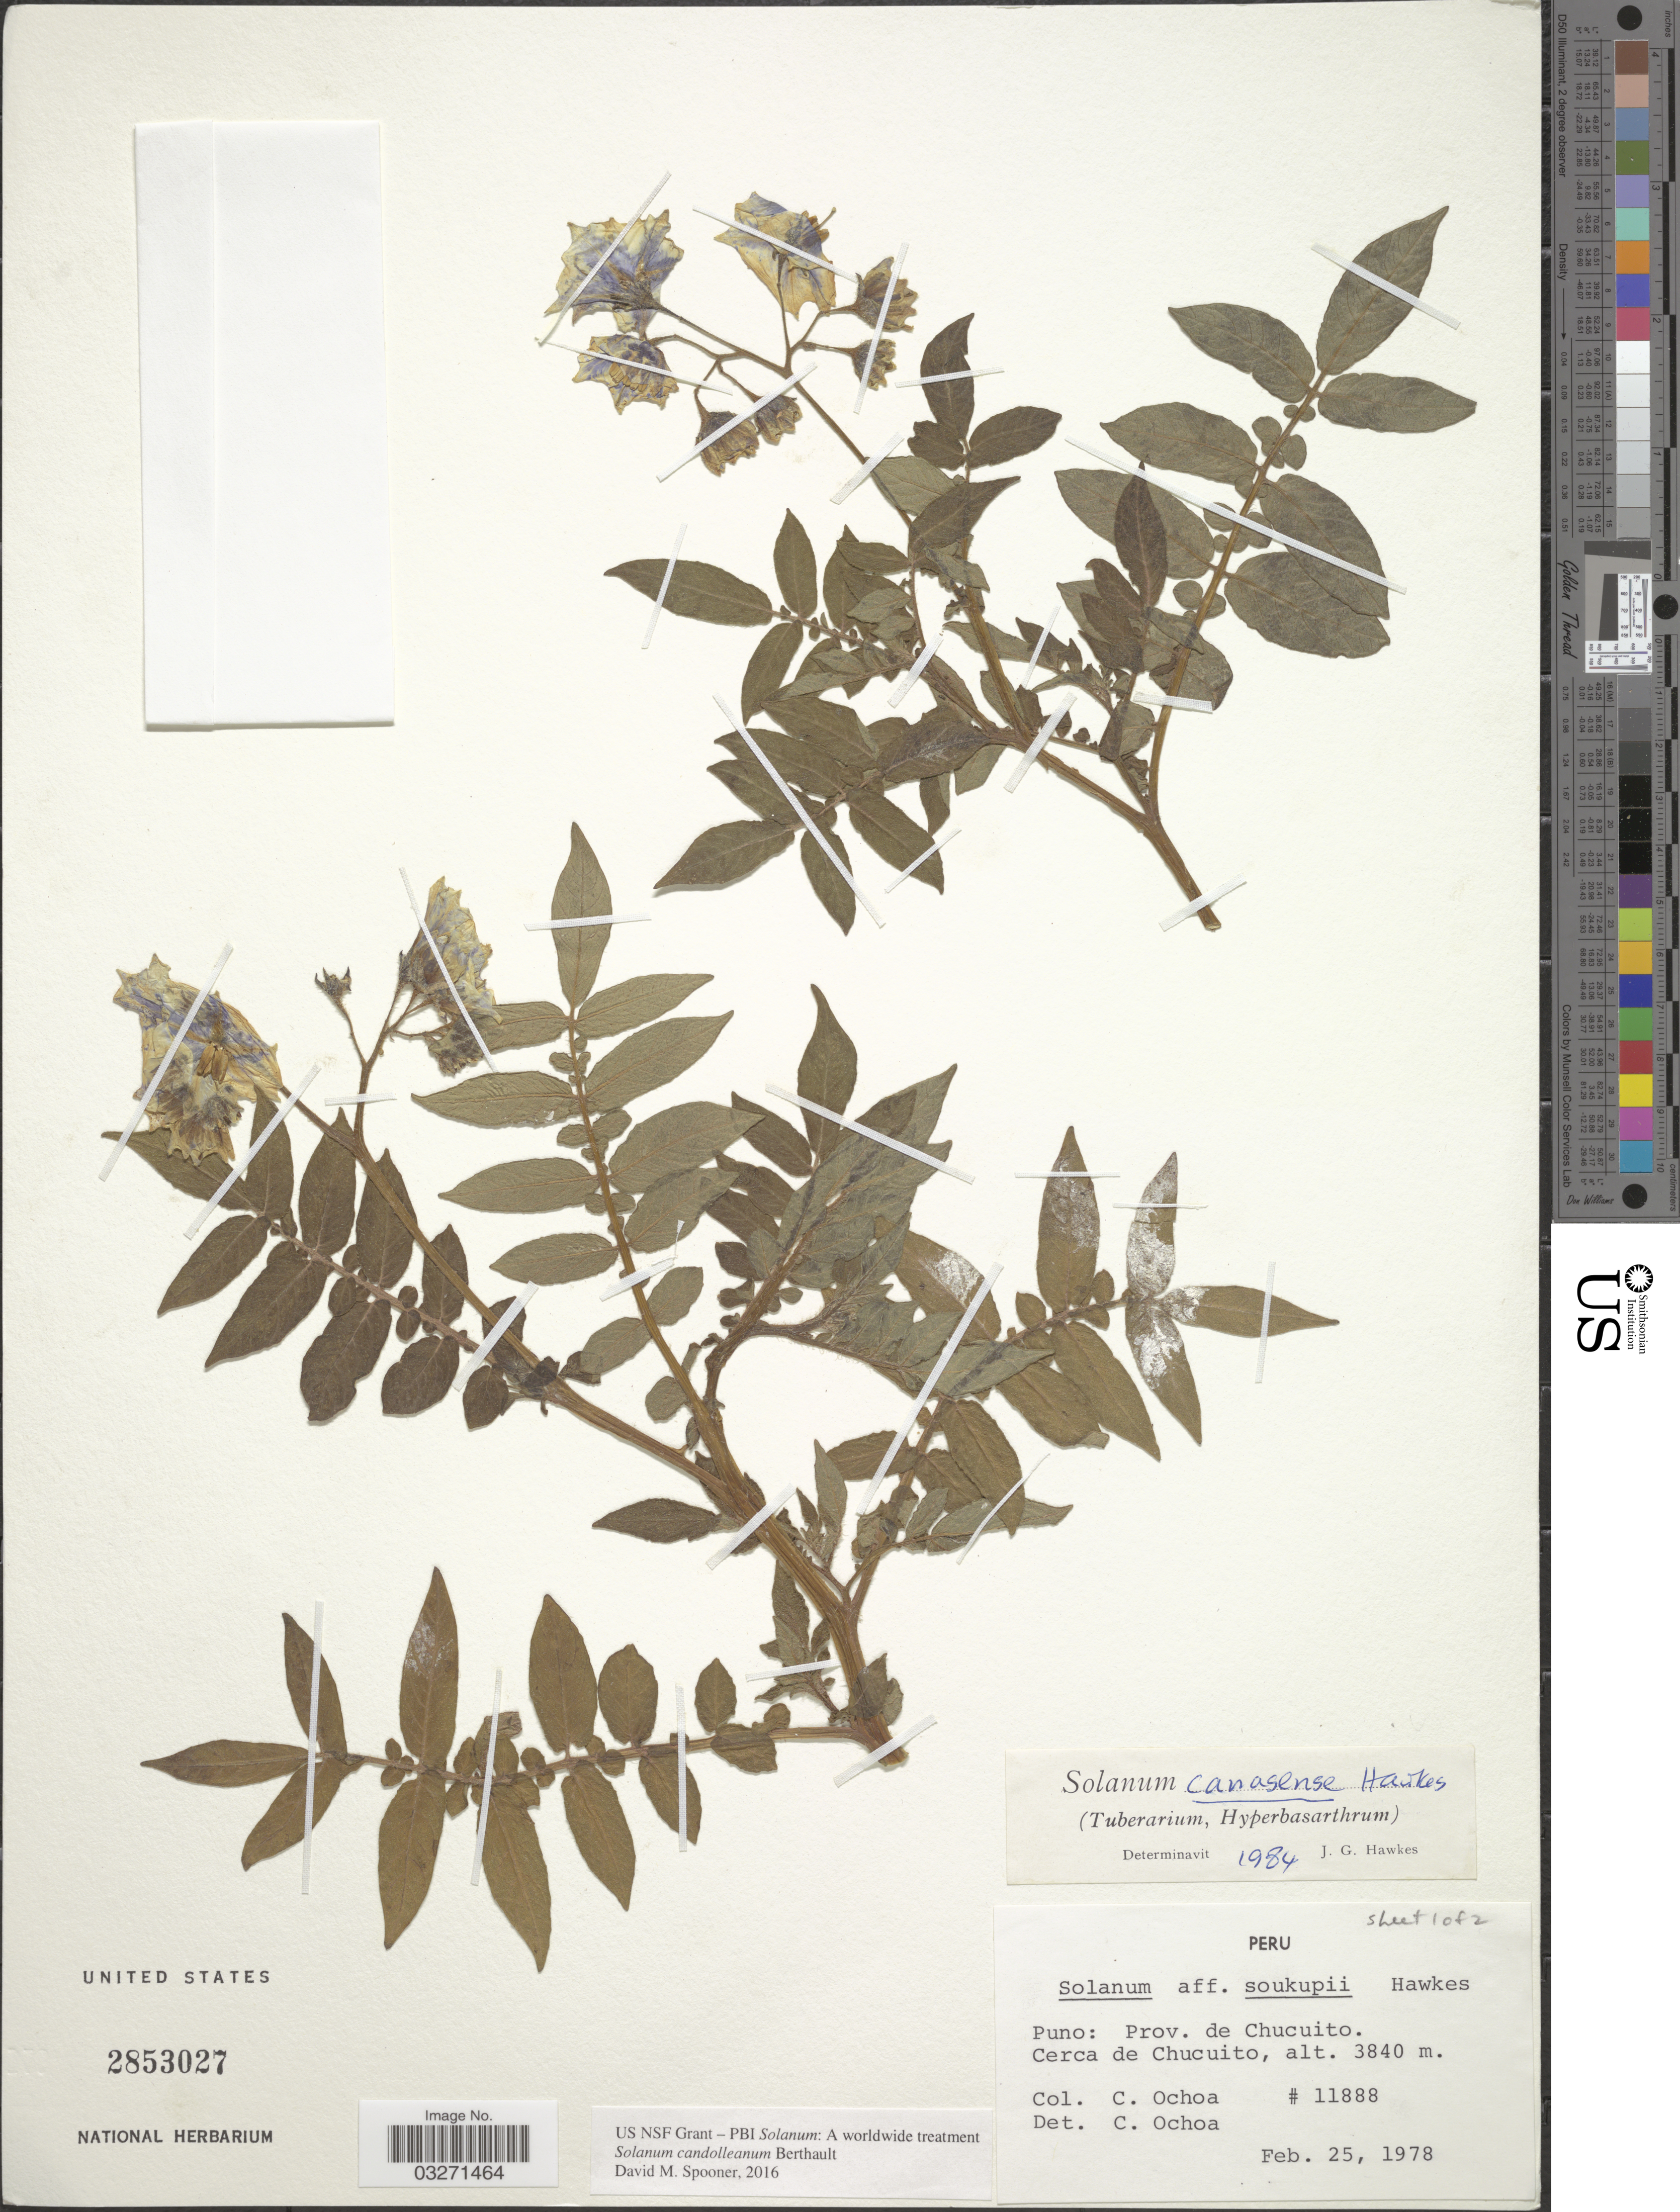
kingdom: Plantae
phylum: Tracheophyta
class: Magnoliopsida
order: Solanales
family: Solanaceae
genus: Solanum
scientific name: Solanum candolleanum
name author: Berthault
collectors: C. Ochoa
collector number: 11888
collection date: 1978-02-25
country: Peru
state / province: Puno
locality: Prov. de Chucuito. Cerca de Chucuito.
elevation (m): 3840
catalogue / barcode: US 3853027